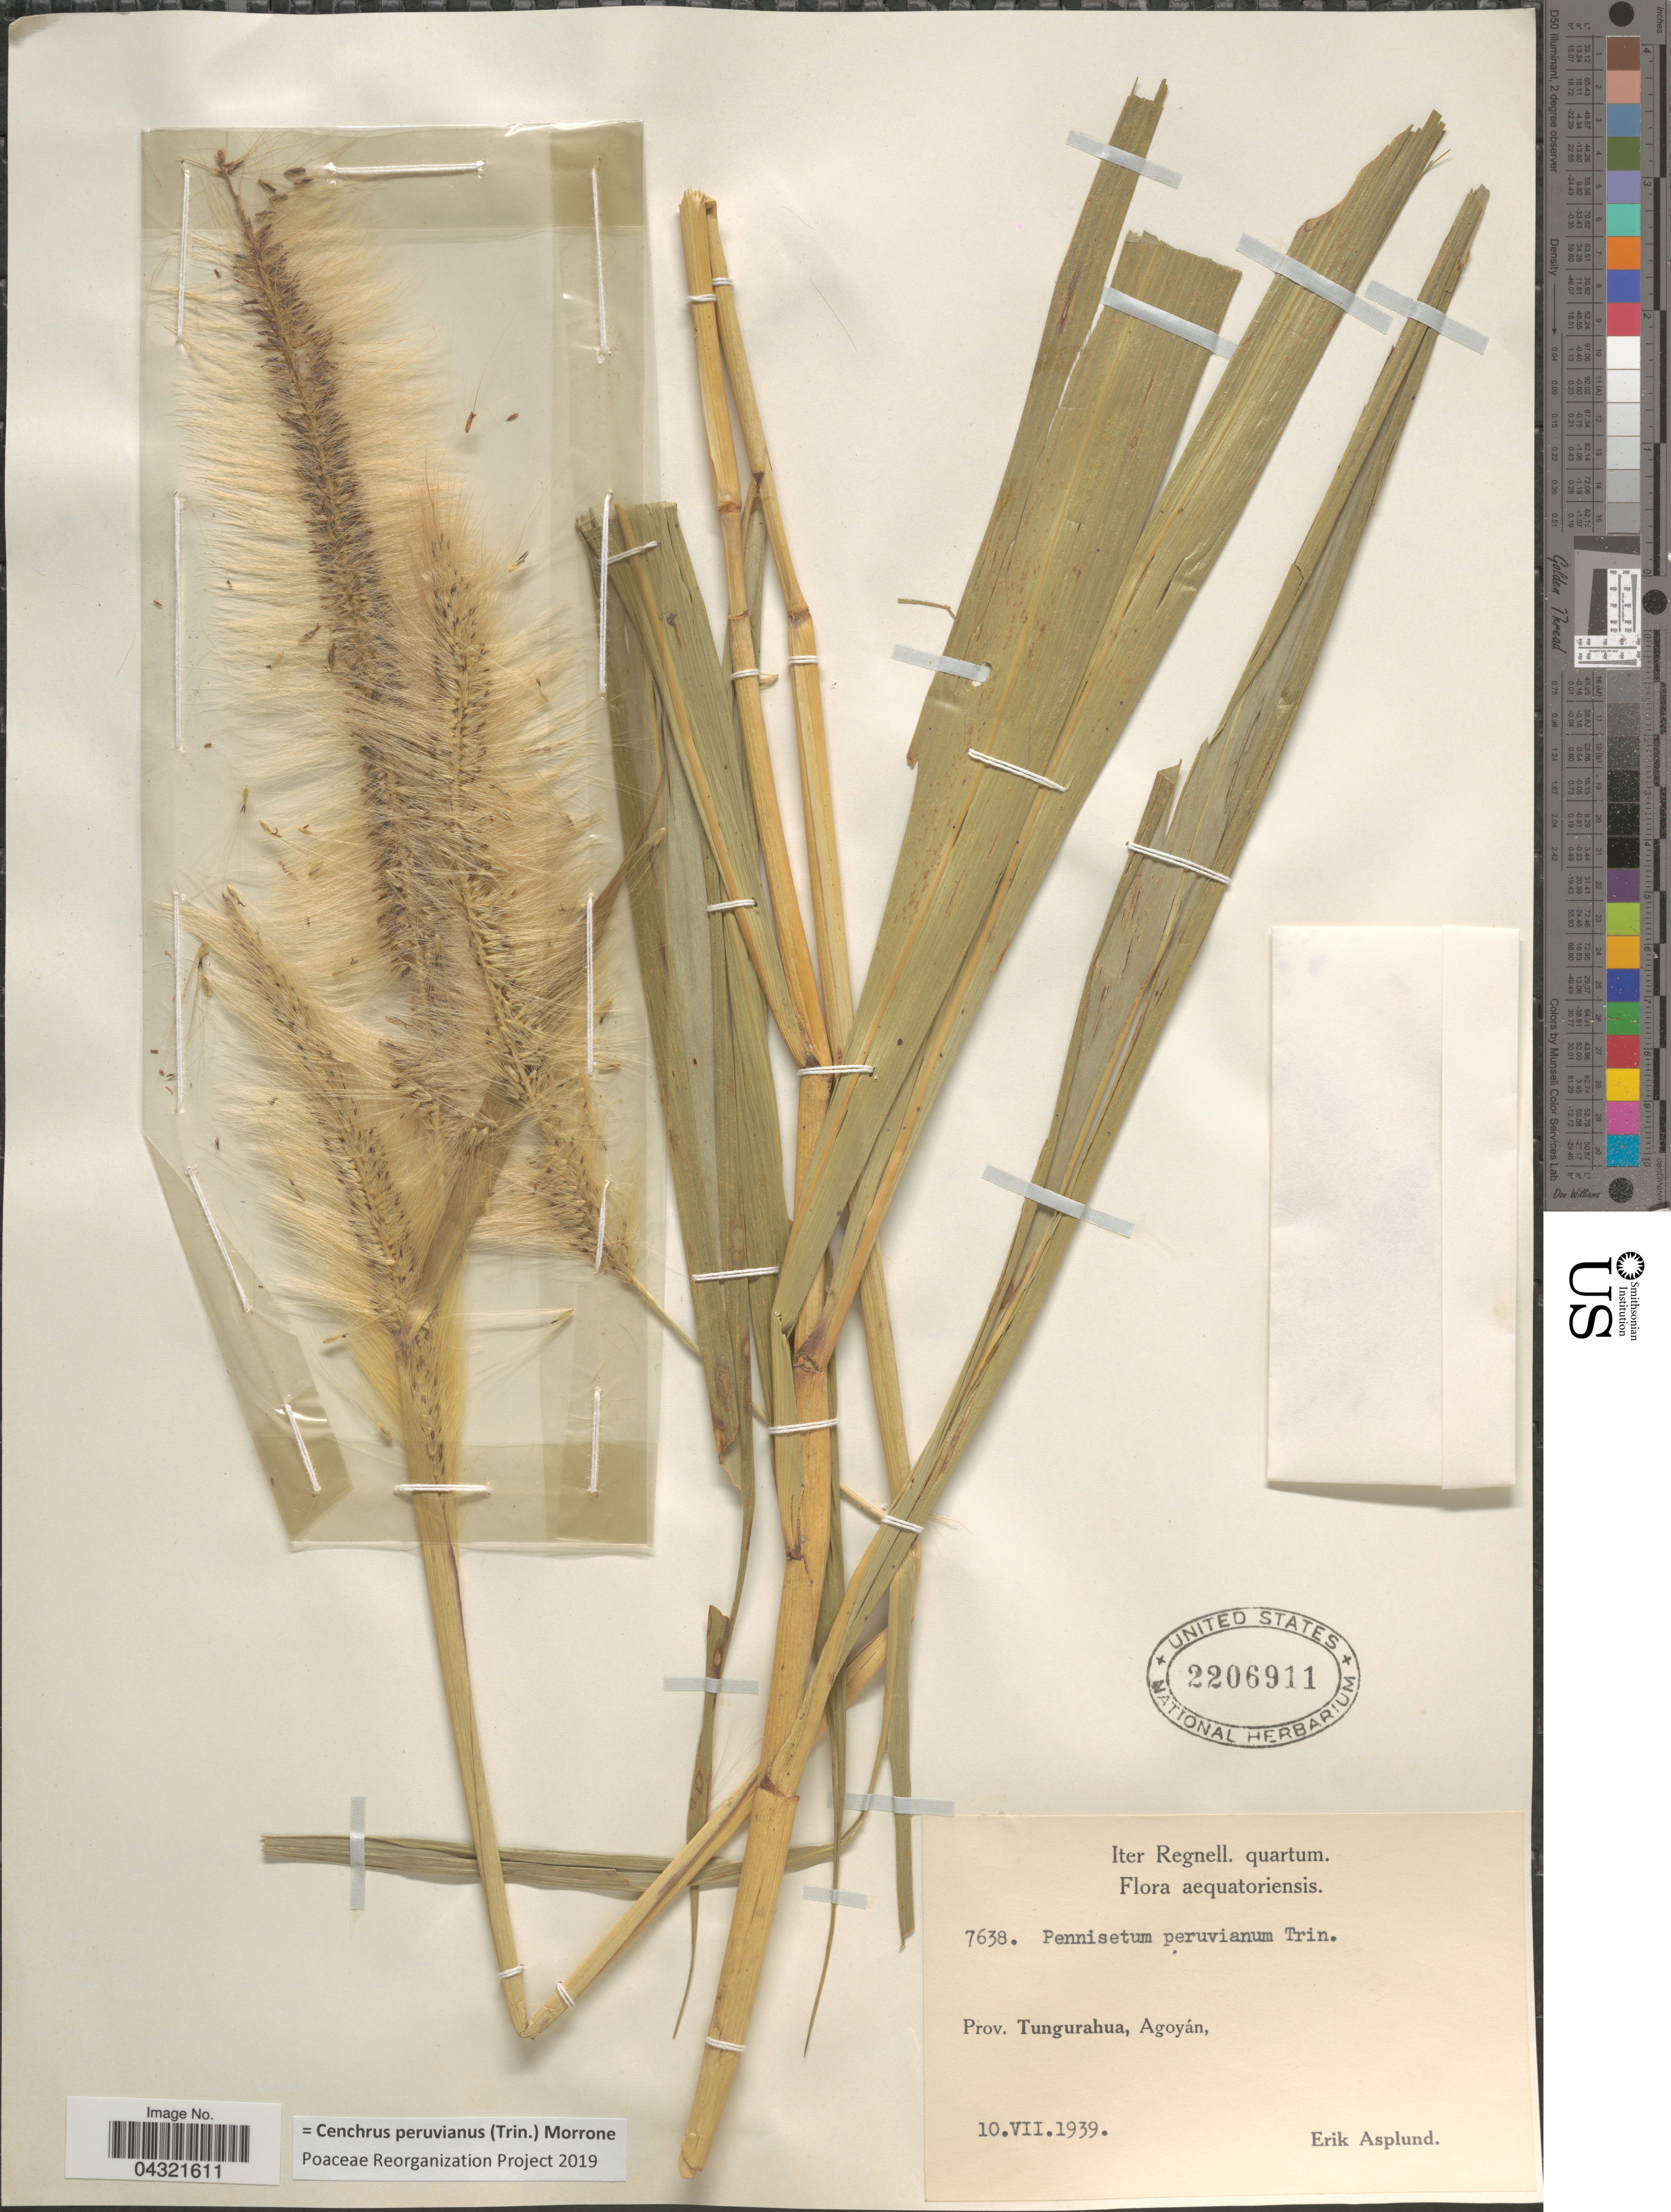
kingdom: Plantae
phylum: Tracheophyta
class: Liliopsida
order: Poales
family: Poaceae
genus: Cenchrus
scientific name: Cenchrus peruvianus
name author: (Trin.) Morrone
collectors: E. Asplund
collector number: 7638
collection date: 1939-07-10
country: Ecuador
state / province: Tungurahua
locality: Iter Regnell. quartum. Aequatoriensis. Agoyán.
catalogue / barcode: US 2206911